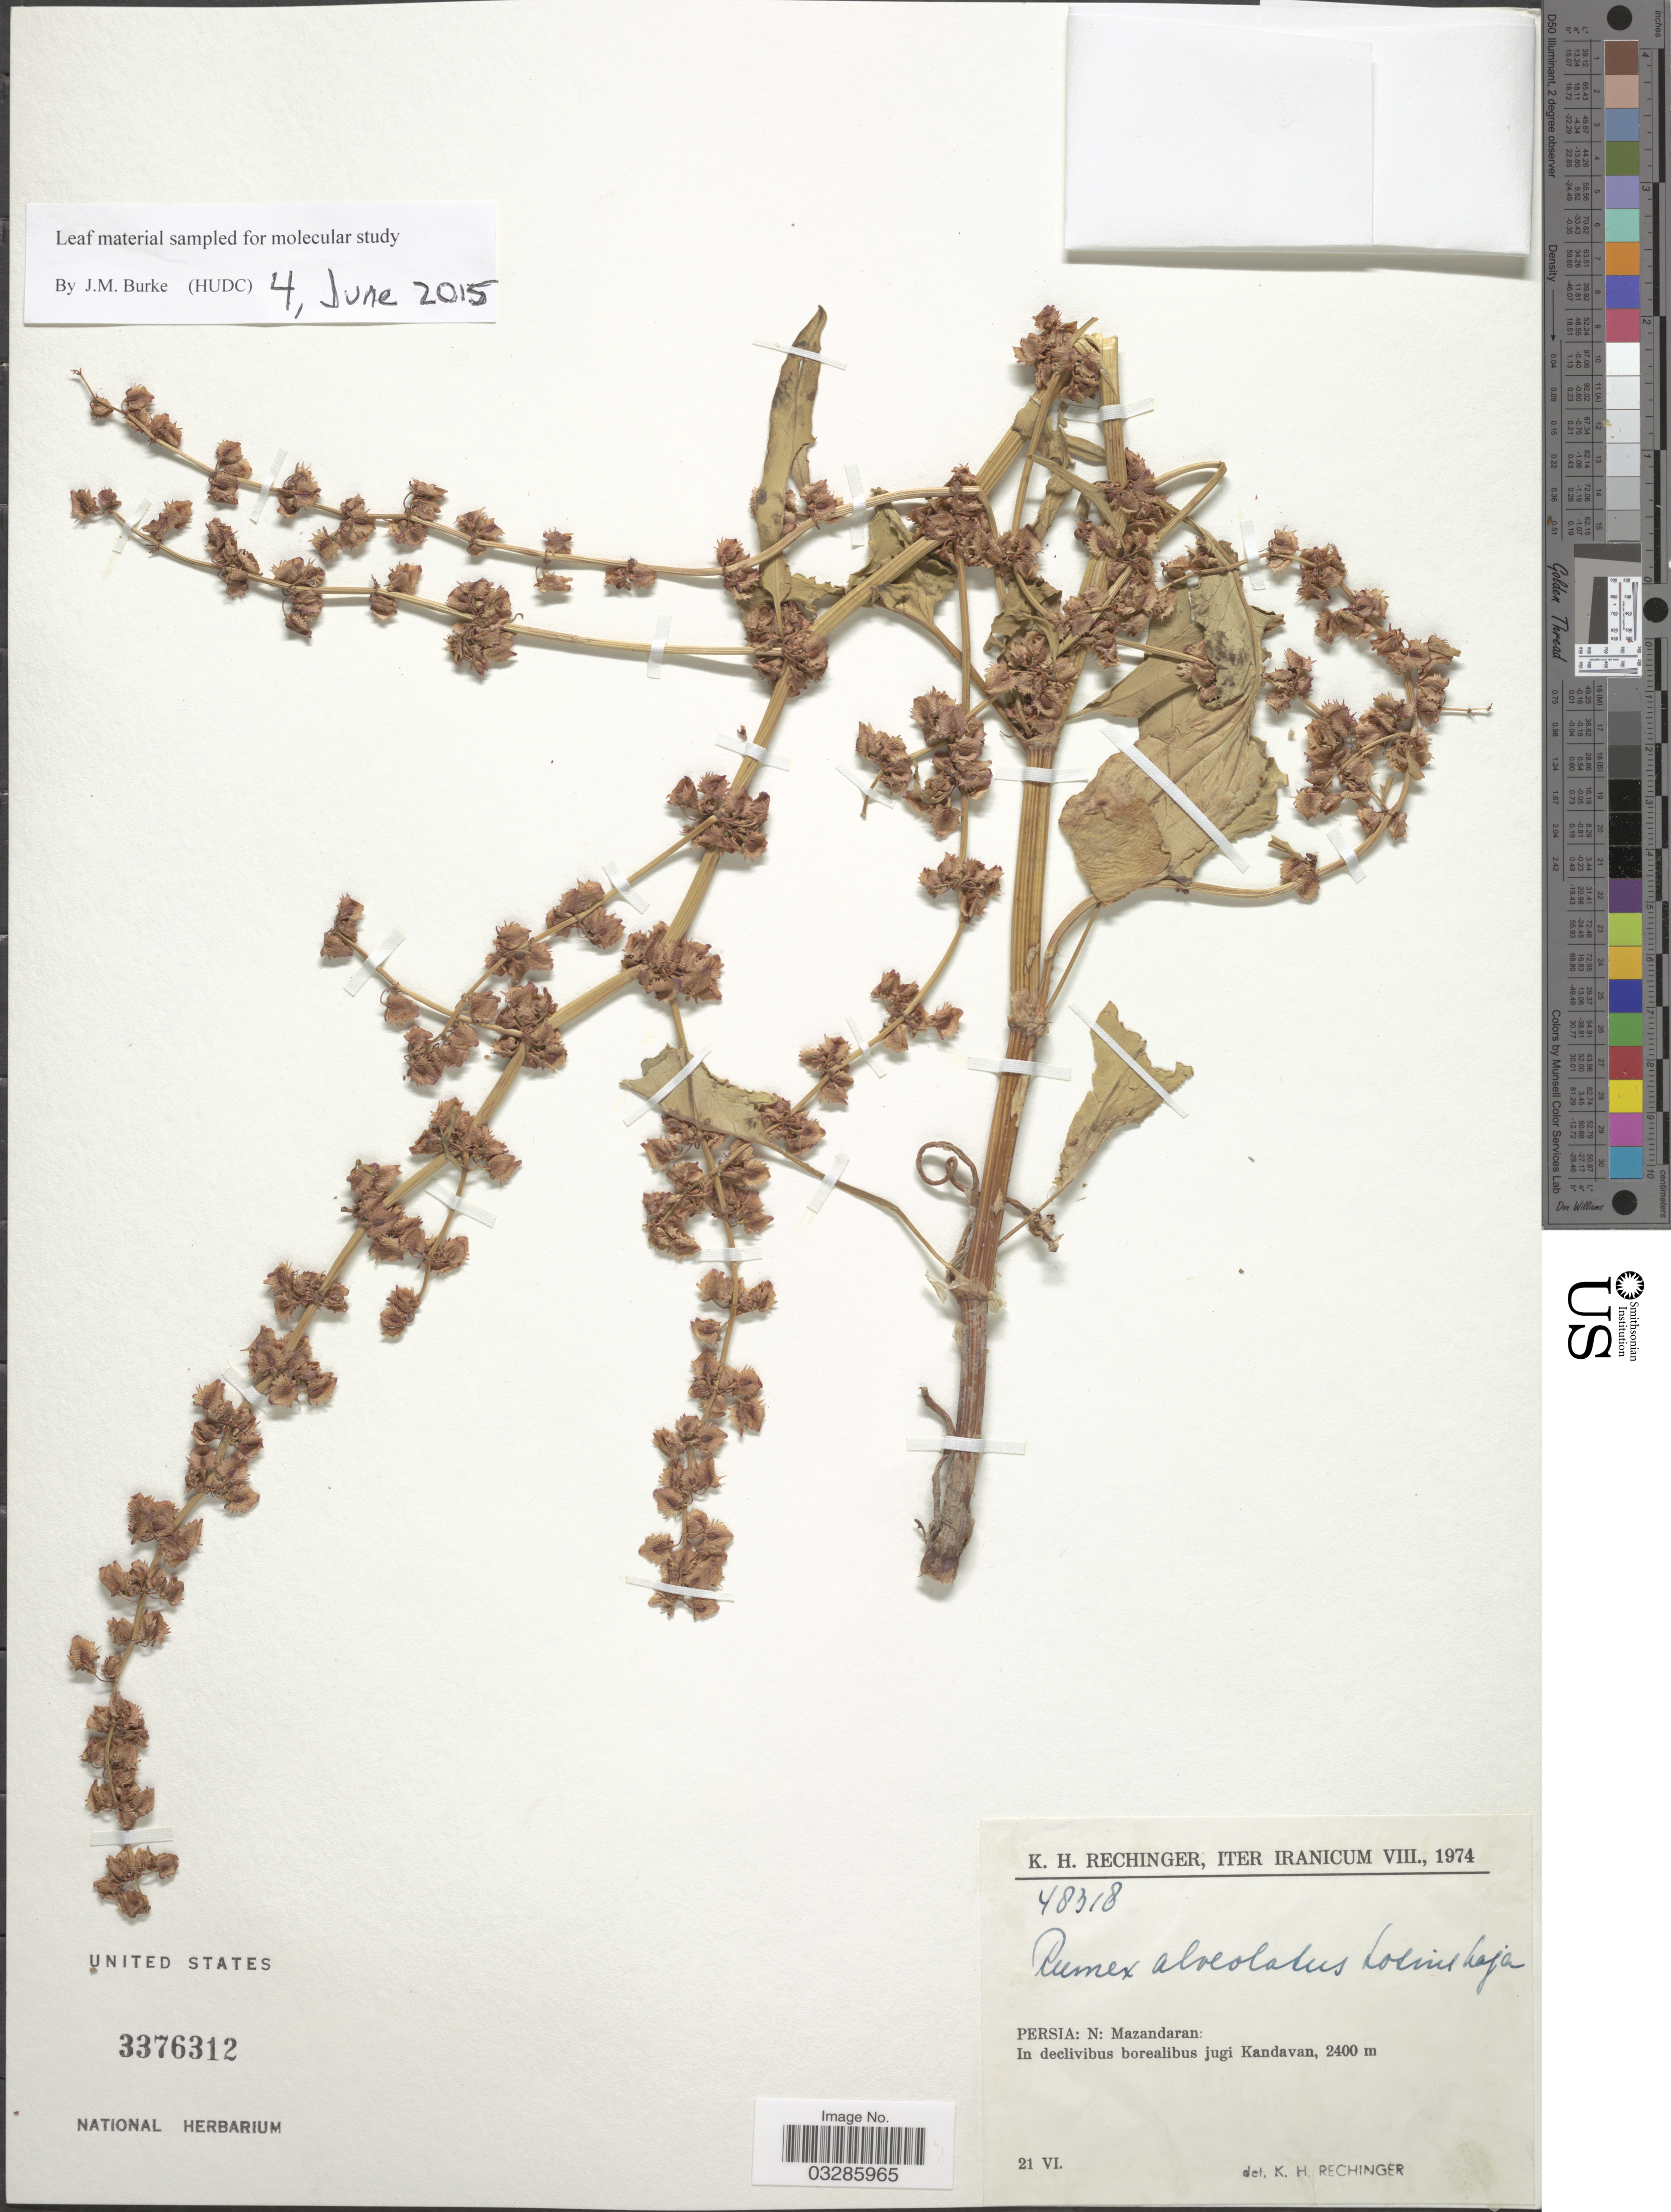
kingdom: Plantae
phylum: Tracheophyta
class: Magnoliopsida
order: Caryophyllales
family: Polygonaceae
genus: Rumex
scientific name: Rumex alveolatus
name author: Los.-Losinsk.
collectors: K. H. Rechinger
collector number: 48318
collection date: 1974-06-21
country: Iran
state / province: Mazandaran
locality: N: Mazandaran: In declivibus borealibus jugi Kandavan.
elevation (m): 2400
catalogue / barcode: US 3376312